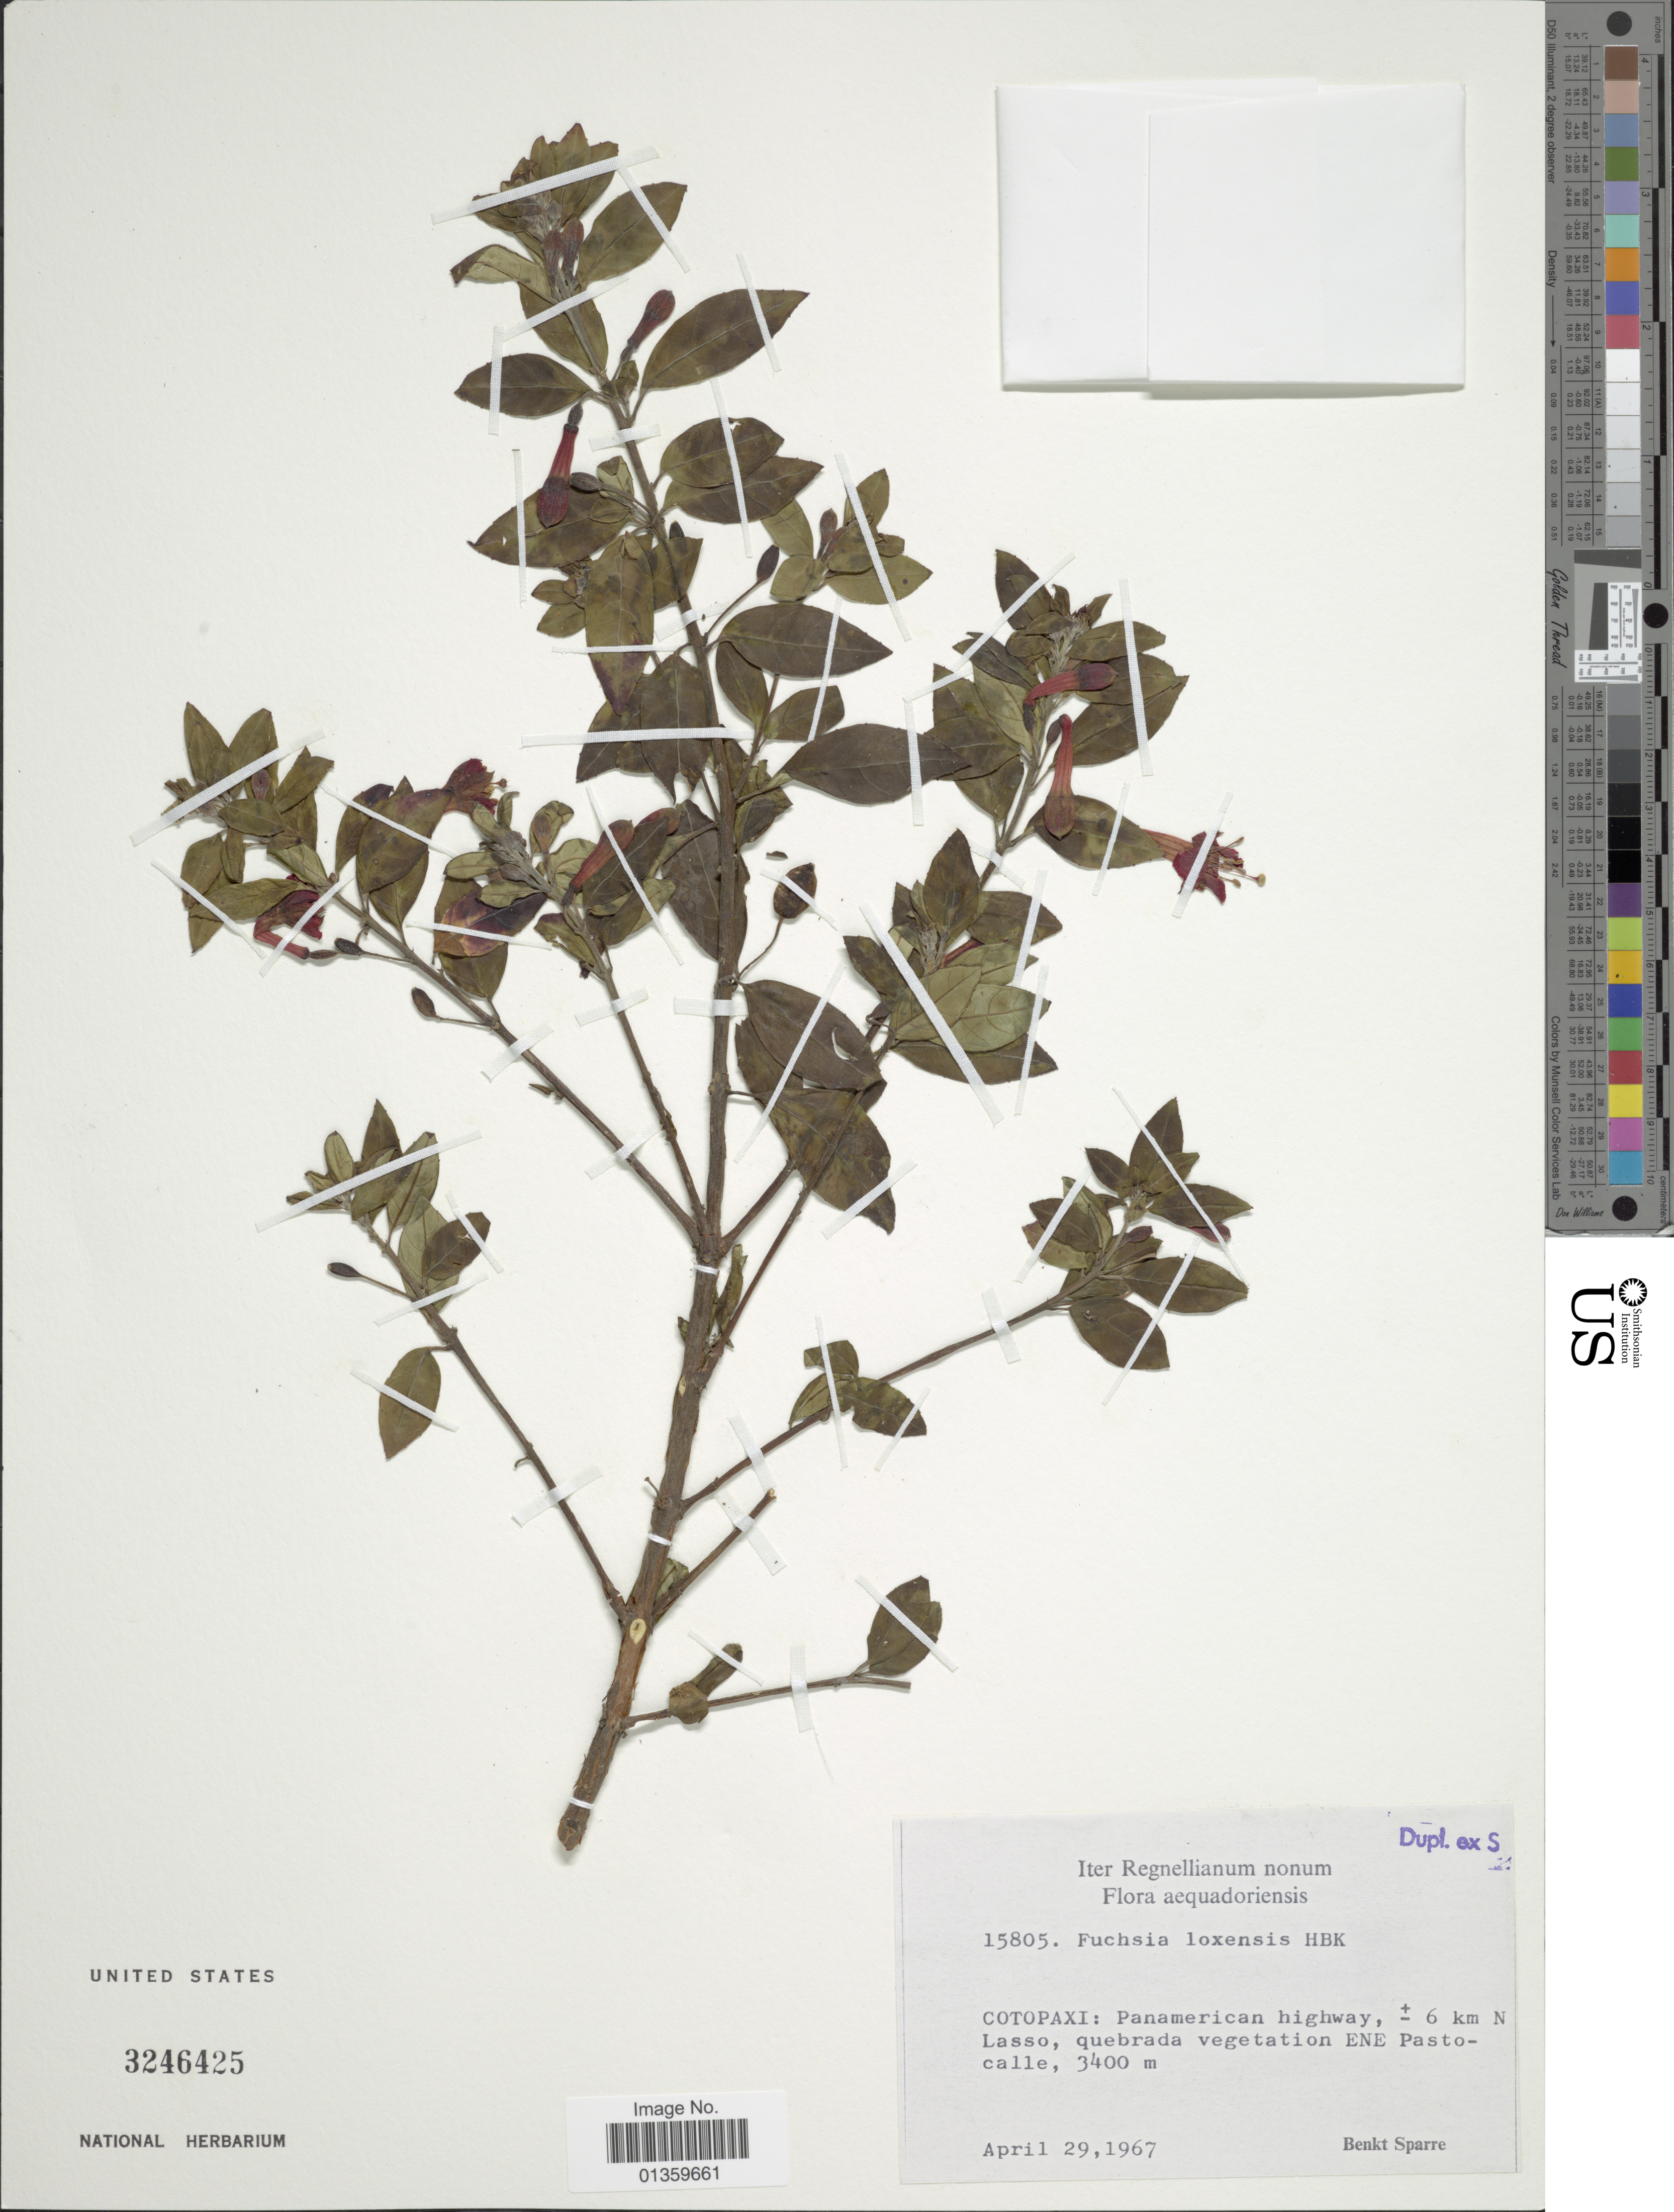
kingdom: Plantae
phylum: Tracheophyta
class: Magnoliopsida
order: Myrtales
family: Onagraceae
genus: Fuchsia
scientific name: Fuchsia loxensis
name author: Kunth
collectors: B. Sparre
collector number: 15805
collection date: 1967-04-29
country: Ecuador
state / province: Cotopaxi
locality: Panamerican highway, ± 6 km N Lasso, quebrada vegetation ENE Pastocalle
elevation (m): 3400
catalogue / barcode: US 3246425